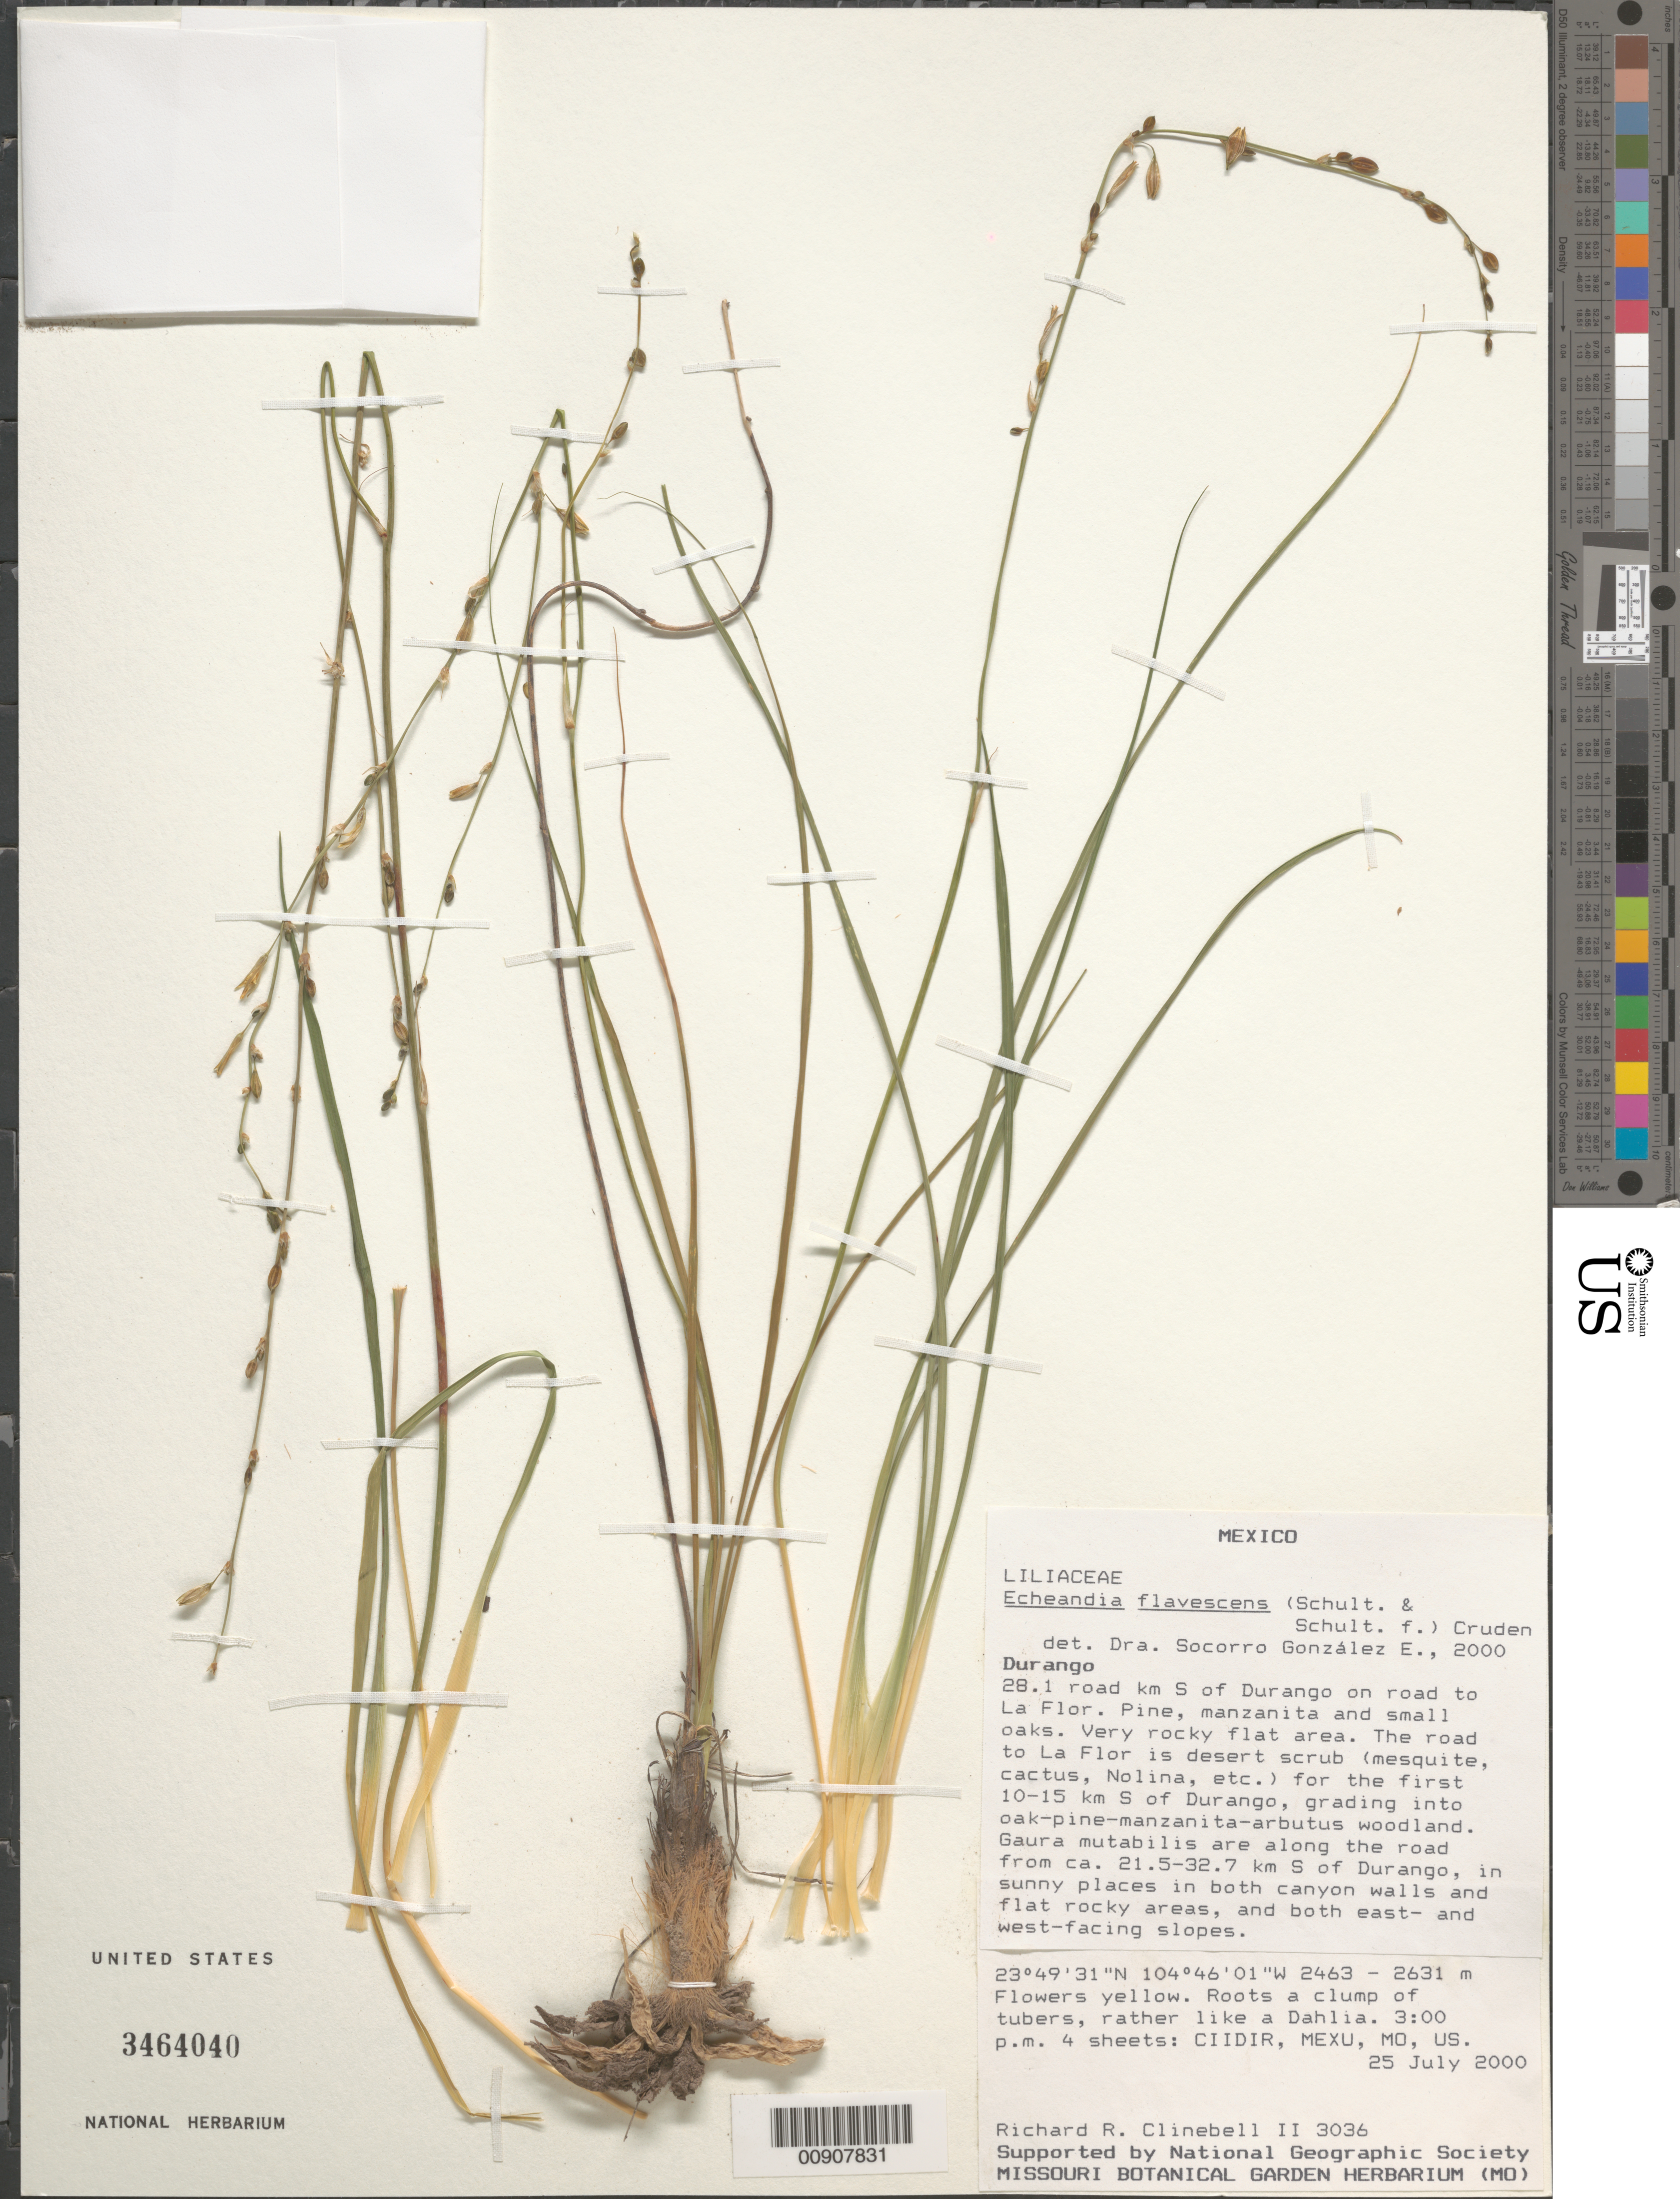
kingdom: Plantae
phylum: Tracheophyta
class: Liliopsida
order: Asparagales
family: Asparagaceae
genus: Echeandia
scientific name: Echeandia flavescens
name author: (Schult.) Cruden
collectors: R. Clinebell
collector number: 3036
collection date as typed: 25 Jul 2000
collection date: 2000-07-25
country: Mexico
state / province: Durango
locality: Durango: 28.1 road km S of Durango on road to La Flor.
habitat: Pine, manzanita & small oaks. Very rocky flat area. Desert scrub (mesquite, cactus, Nolina, etc.) for the first 10-15 km S of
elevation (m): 2631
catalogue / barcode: US 3464040